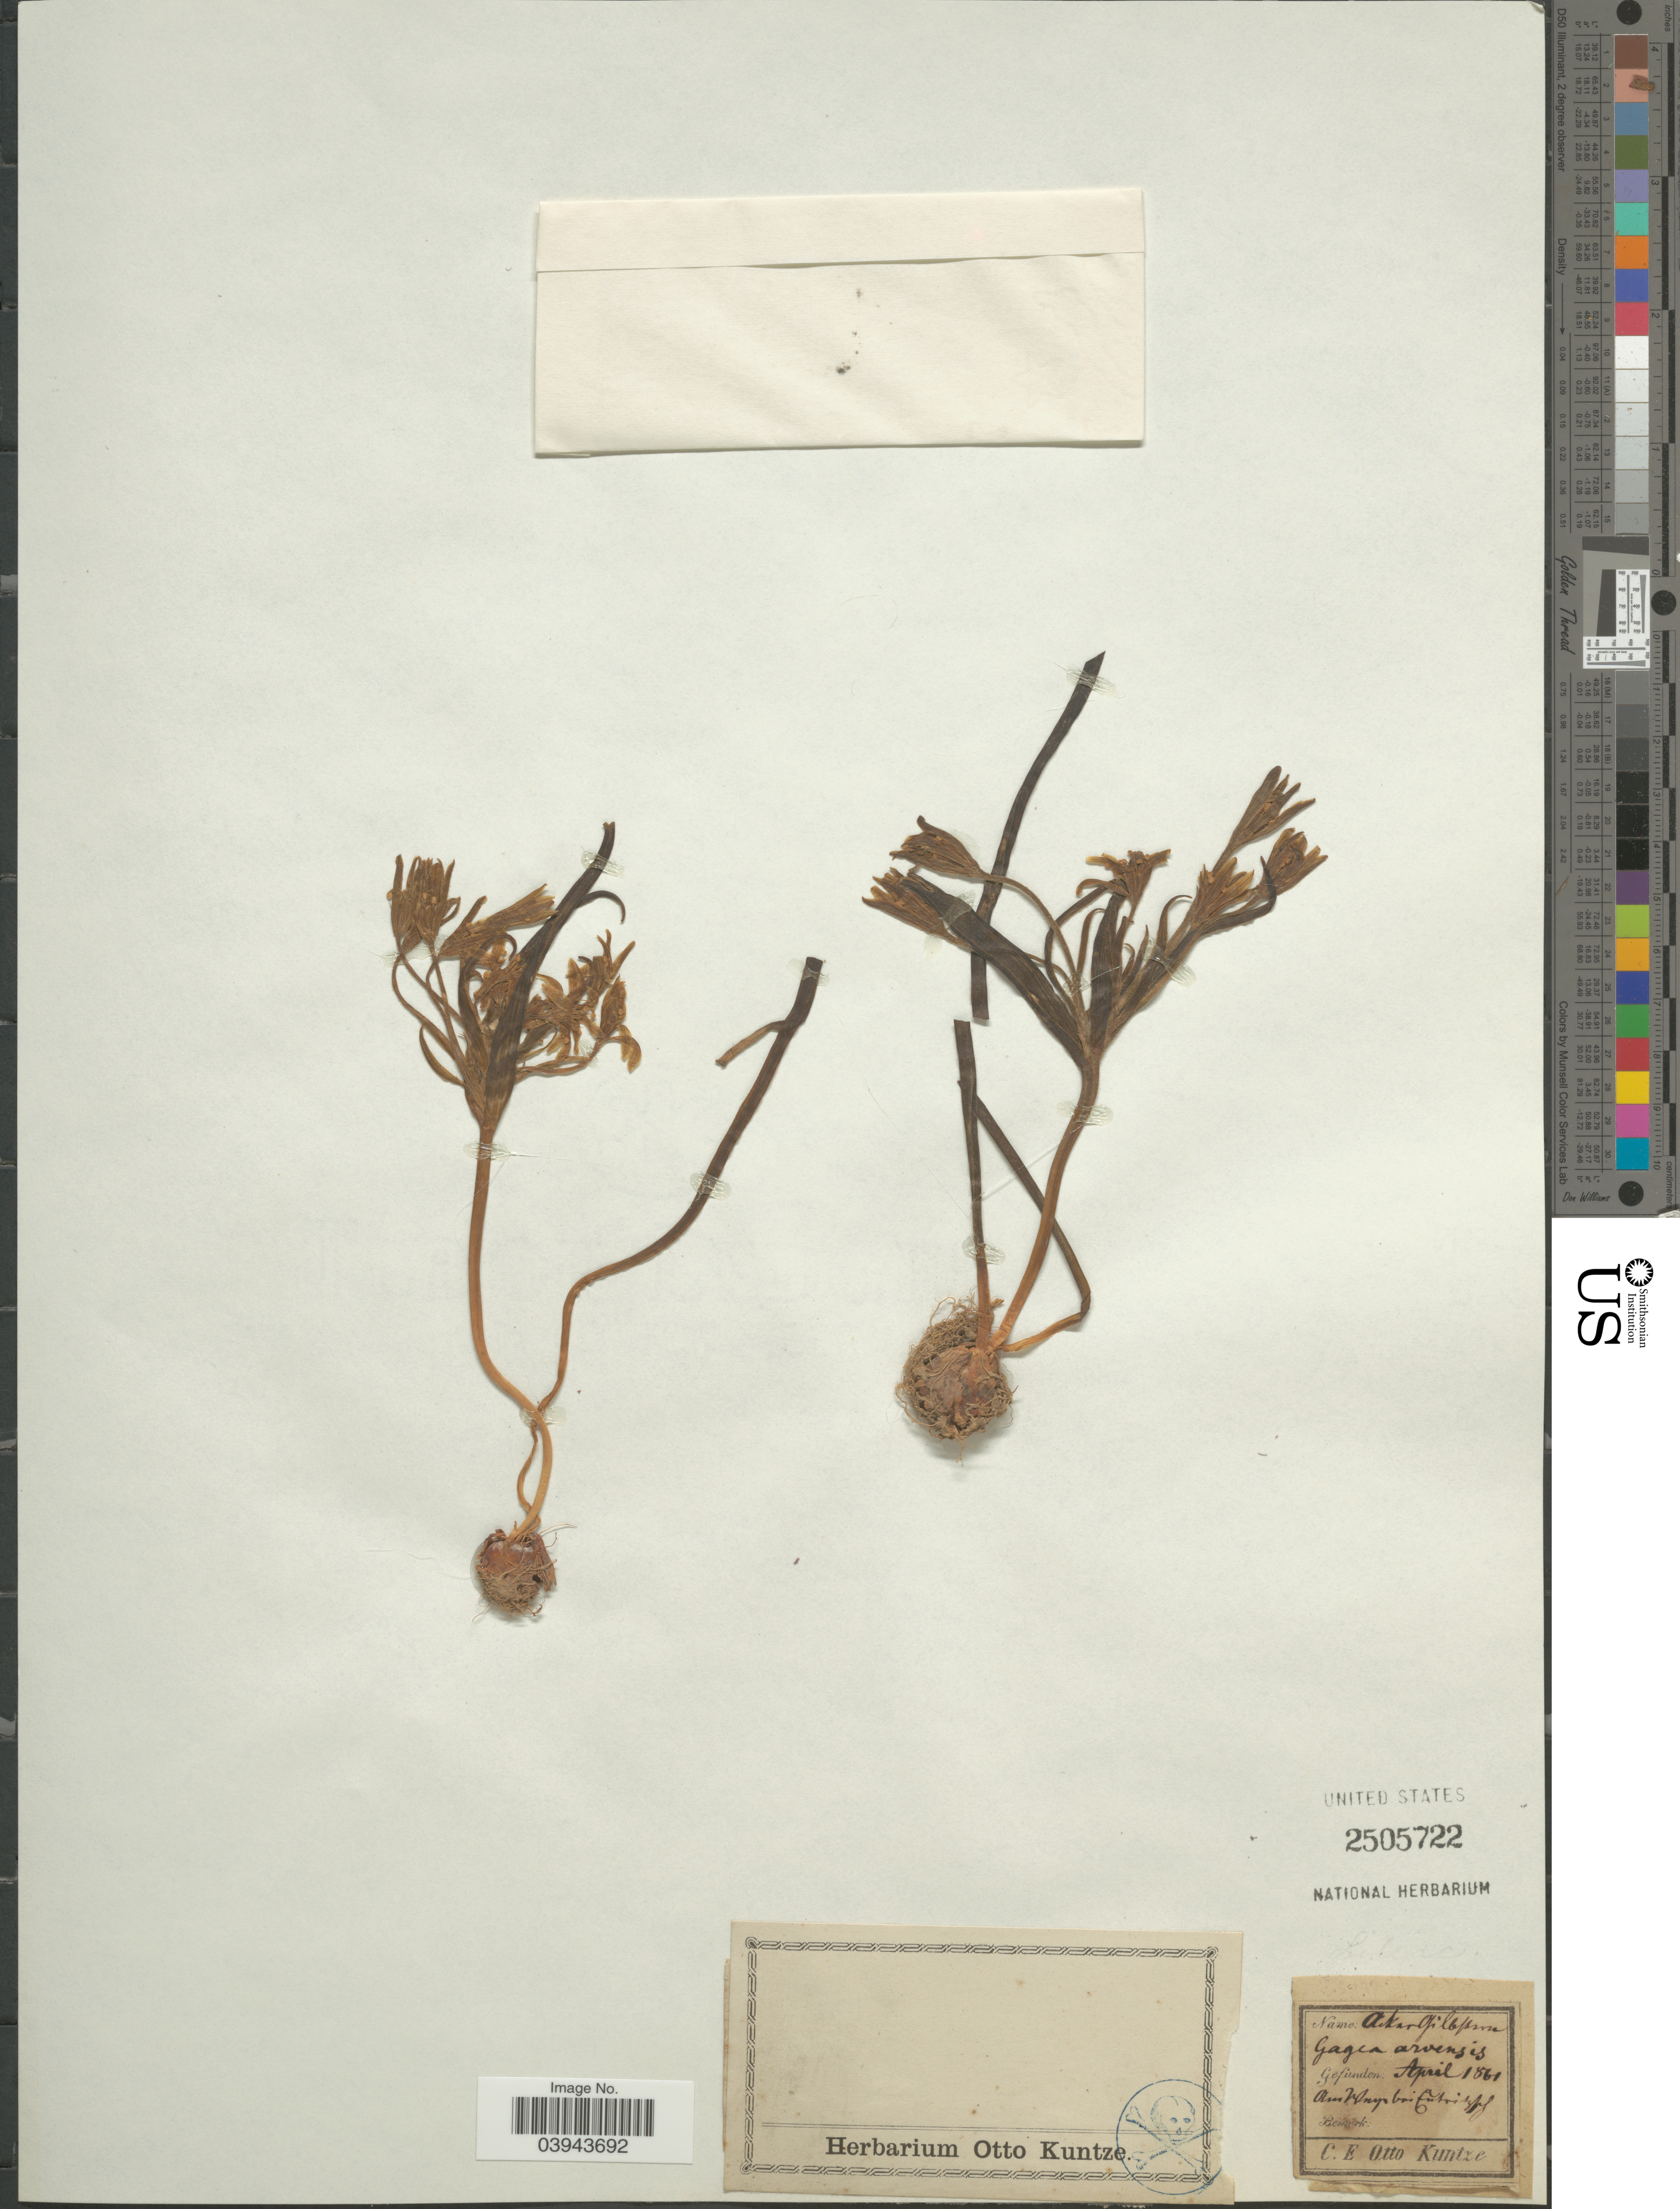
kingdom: Plantae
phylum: Tracheophyta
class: Liliopsida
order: Liliales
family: Liliaceae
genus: Gagea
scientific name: Gagea arvensis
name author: (Pers.) Dumort.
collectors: C.E.O. Kuntze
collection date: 1861-04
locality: Am Neyfrutis. [interpreted]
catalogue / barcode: US 2505722